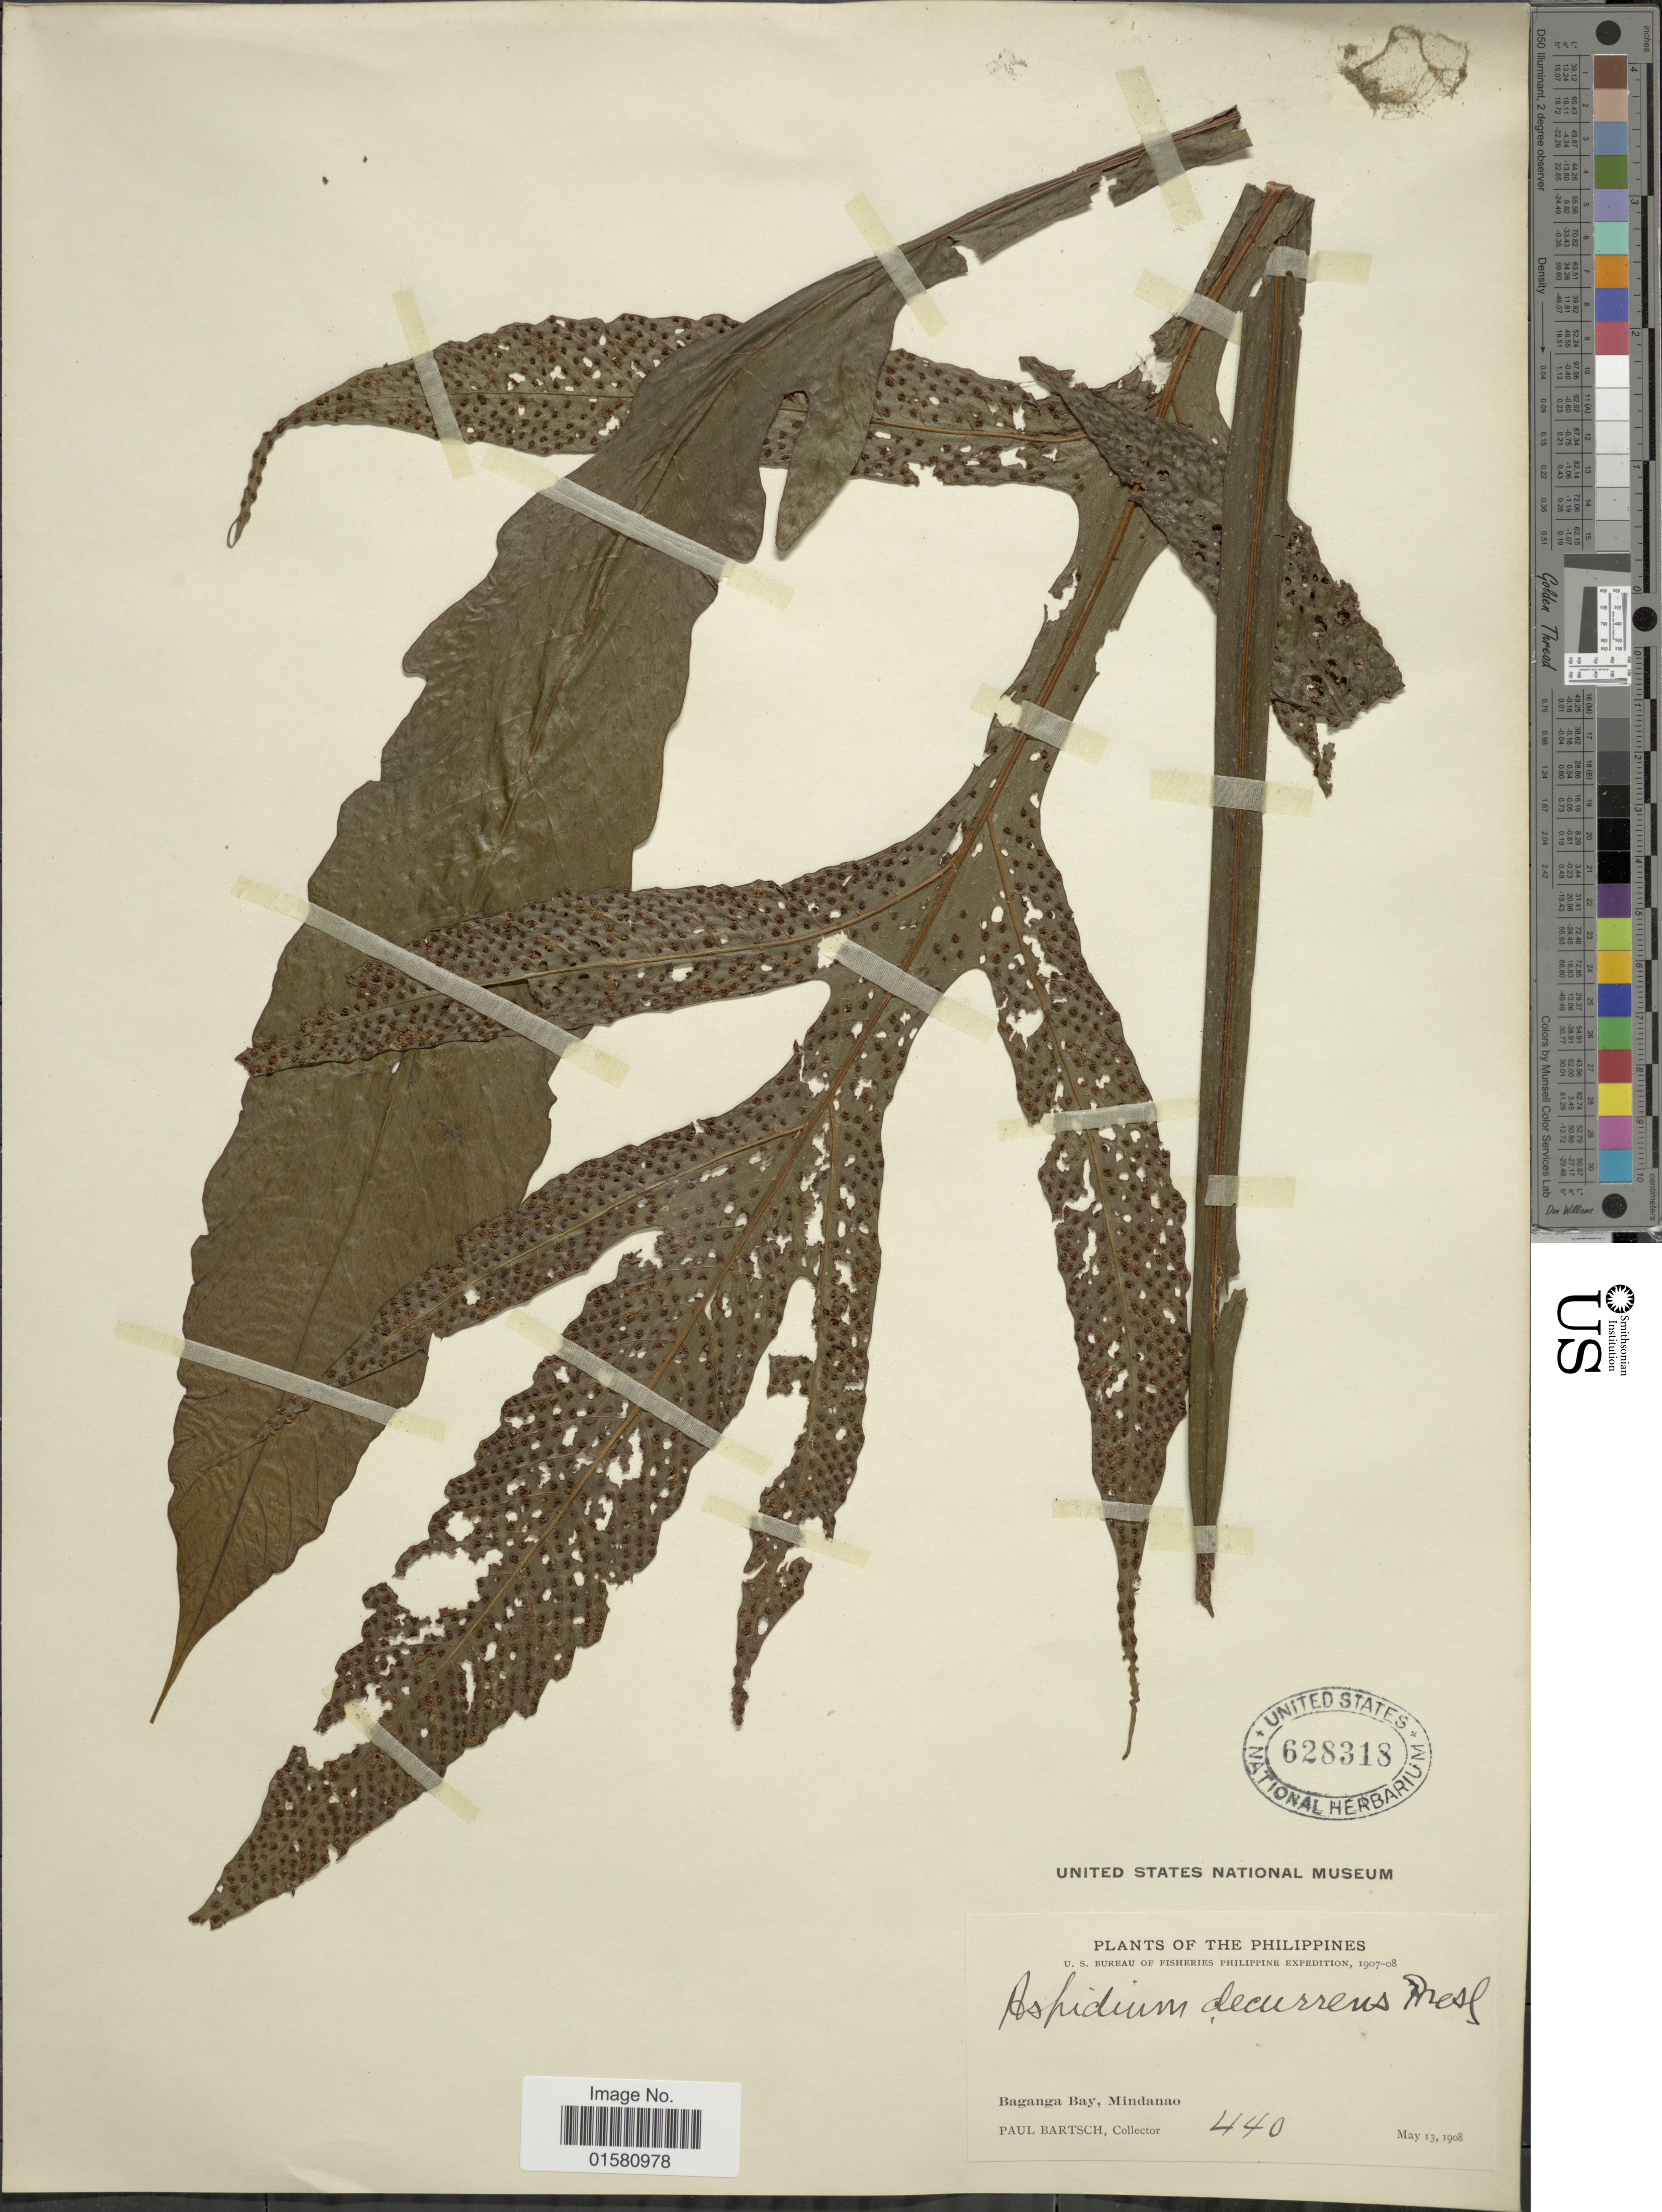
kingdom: Plantae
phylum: Tracheophyta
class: Polypodiopsida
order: Polypodiales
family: Tectariaceae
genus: Tectaria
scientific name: Tectaria decurrens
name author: (Presel.) Copel. in Elmer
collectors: P. Bartsch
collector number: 440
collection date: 1908-05-03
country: Philippines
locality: Baganga Bay, Mindanao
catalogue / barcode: US 628318